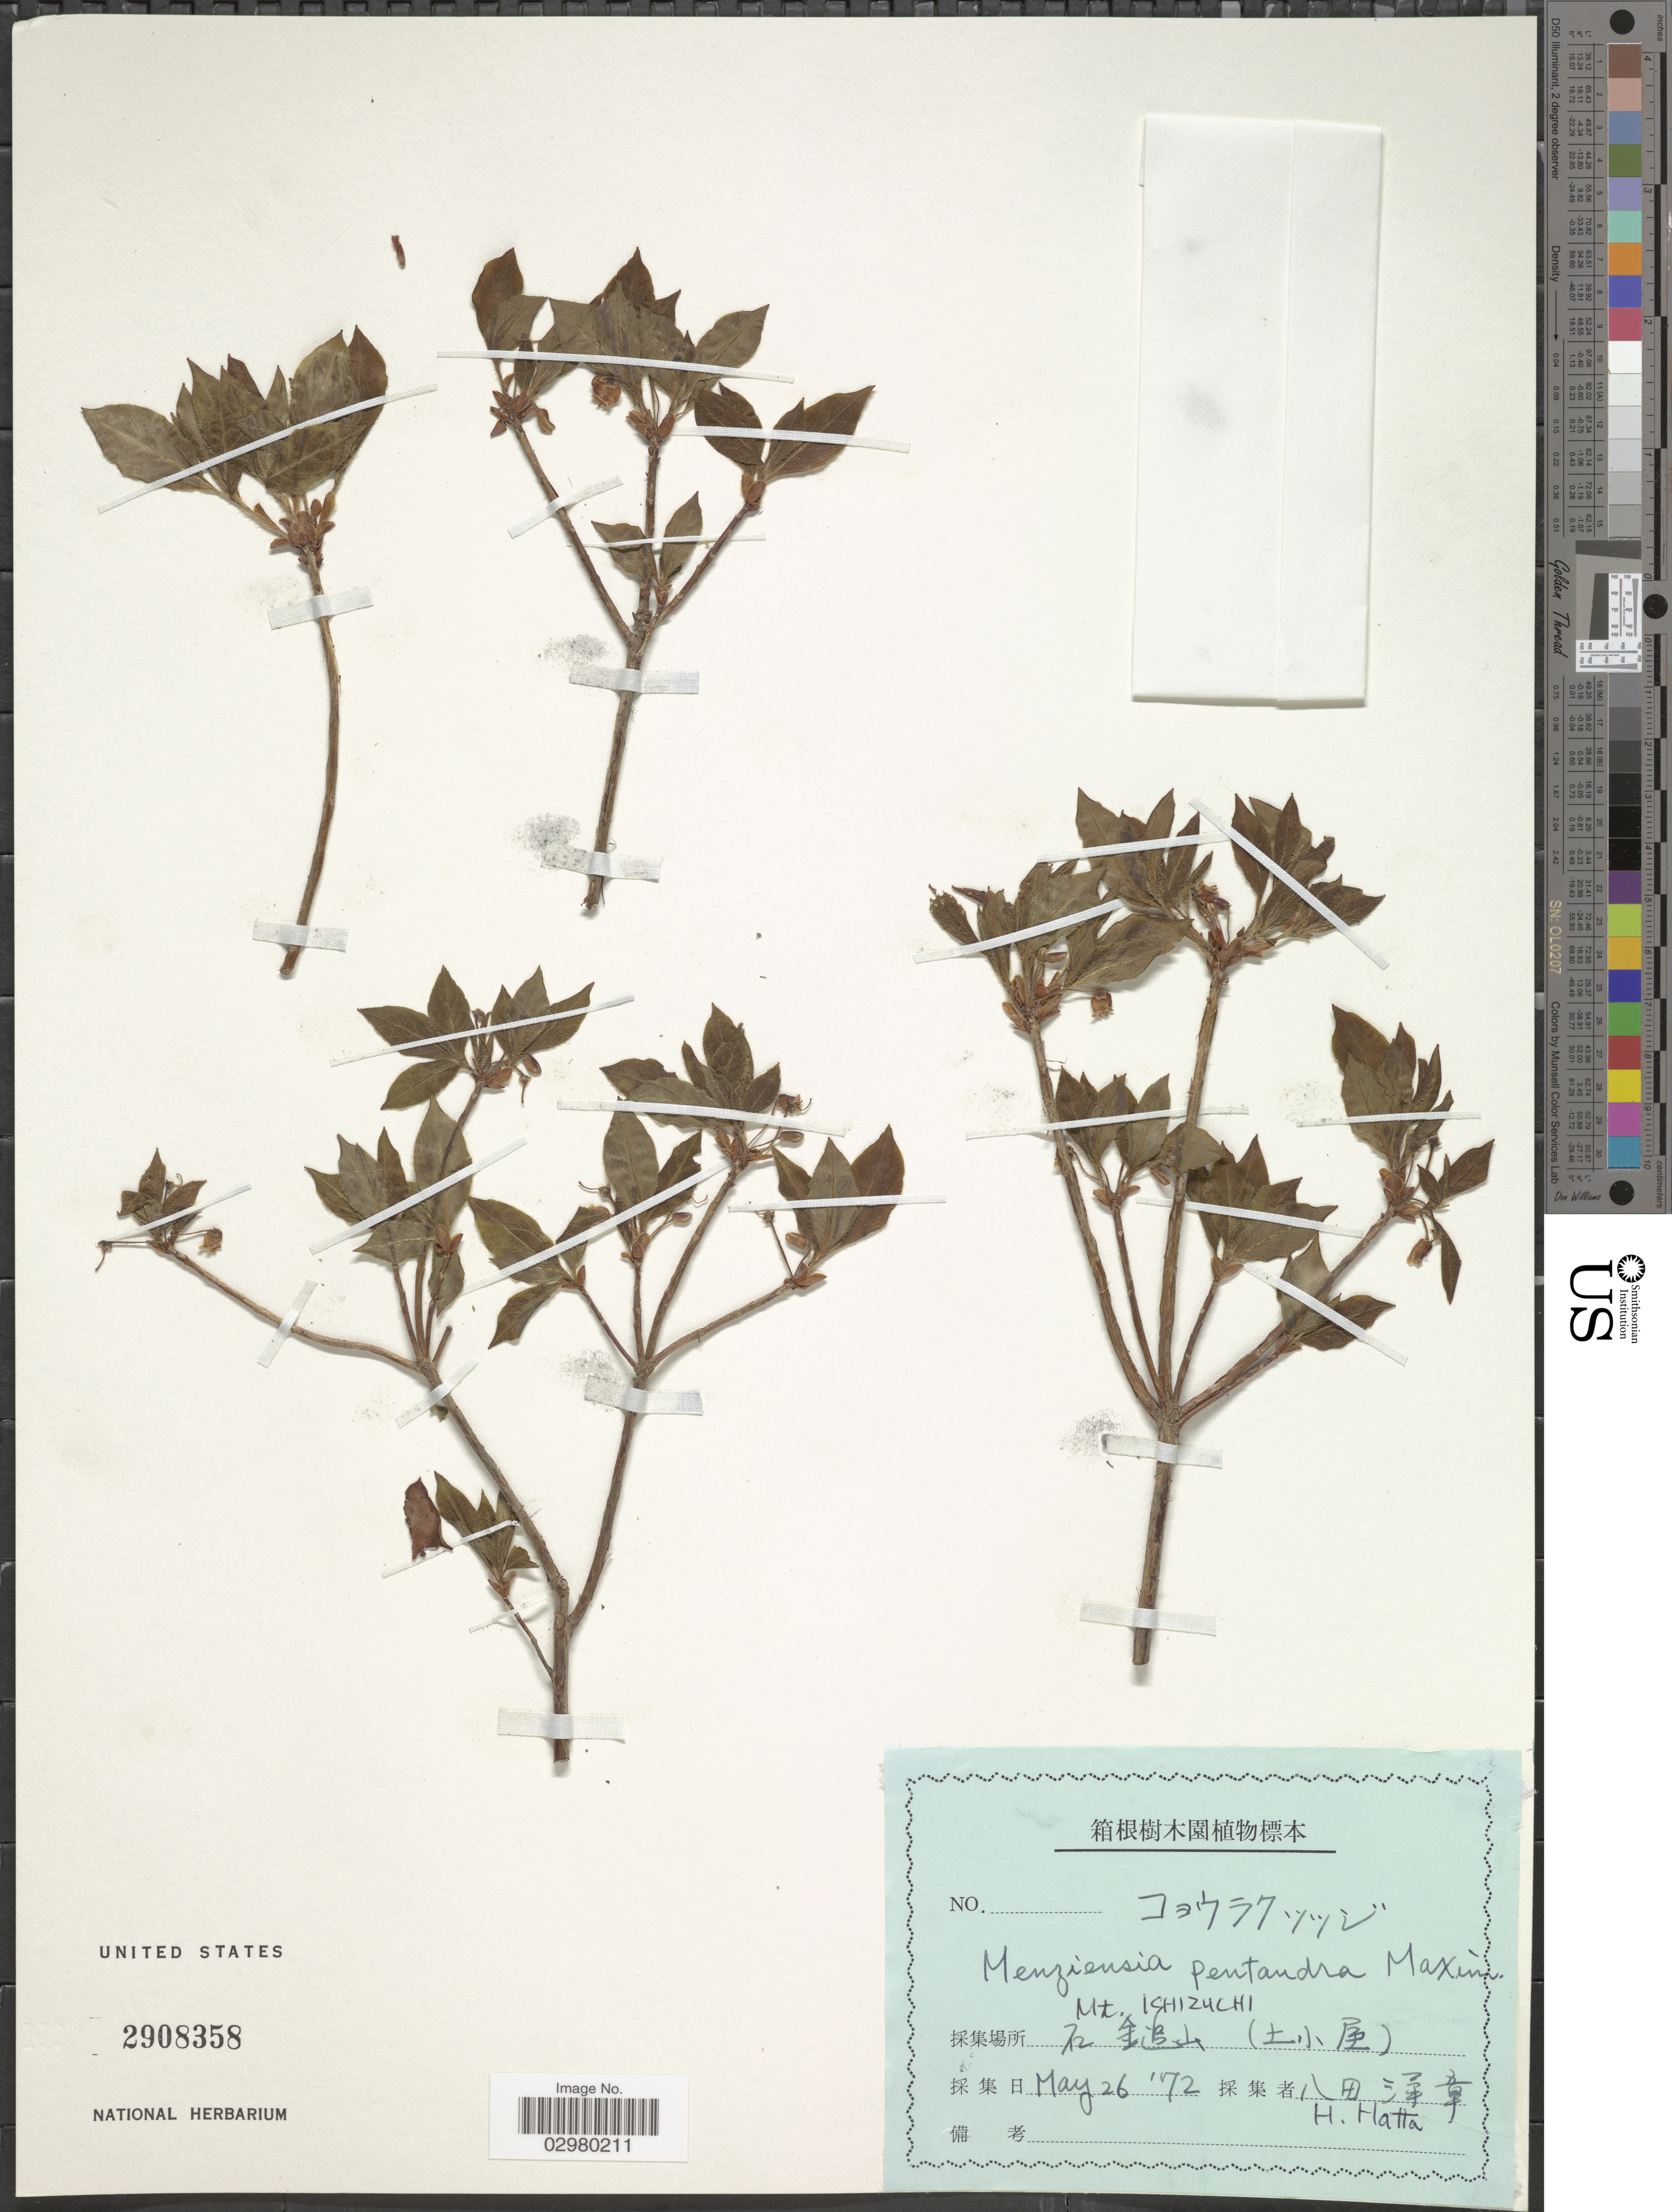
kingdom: Plantae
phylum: Tracheophyta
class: Magnoliopsida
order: Ericales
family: Ericaceae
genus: Menziesia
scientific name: Menziesia pentandra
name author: Maxim.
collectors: H. Hatta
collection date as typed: Transcribed d/m/y: 26/5/72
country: Japan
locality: Mt. Ichizuchi.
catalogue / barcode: US 2908358